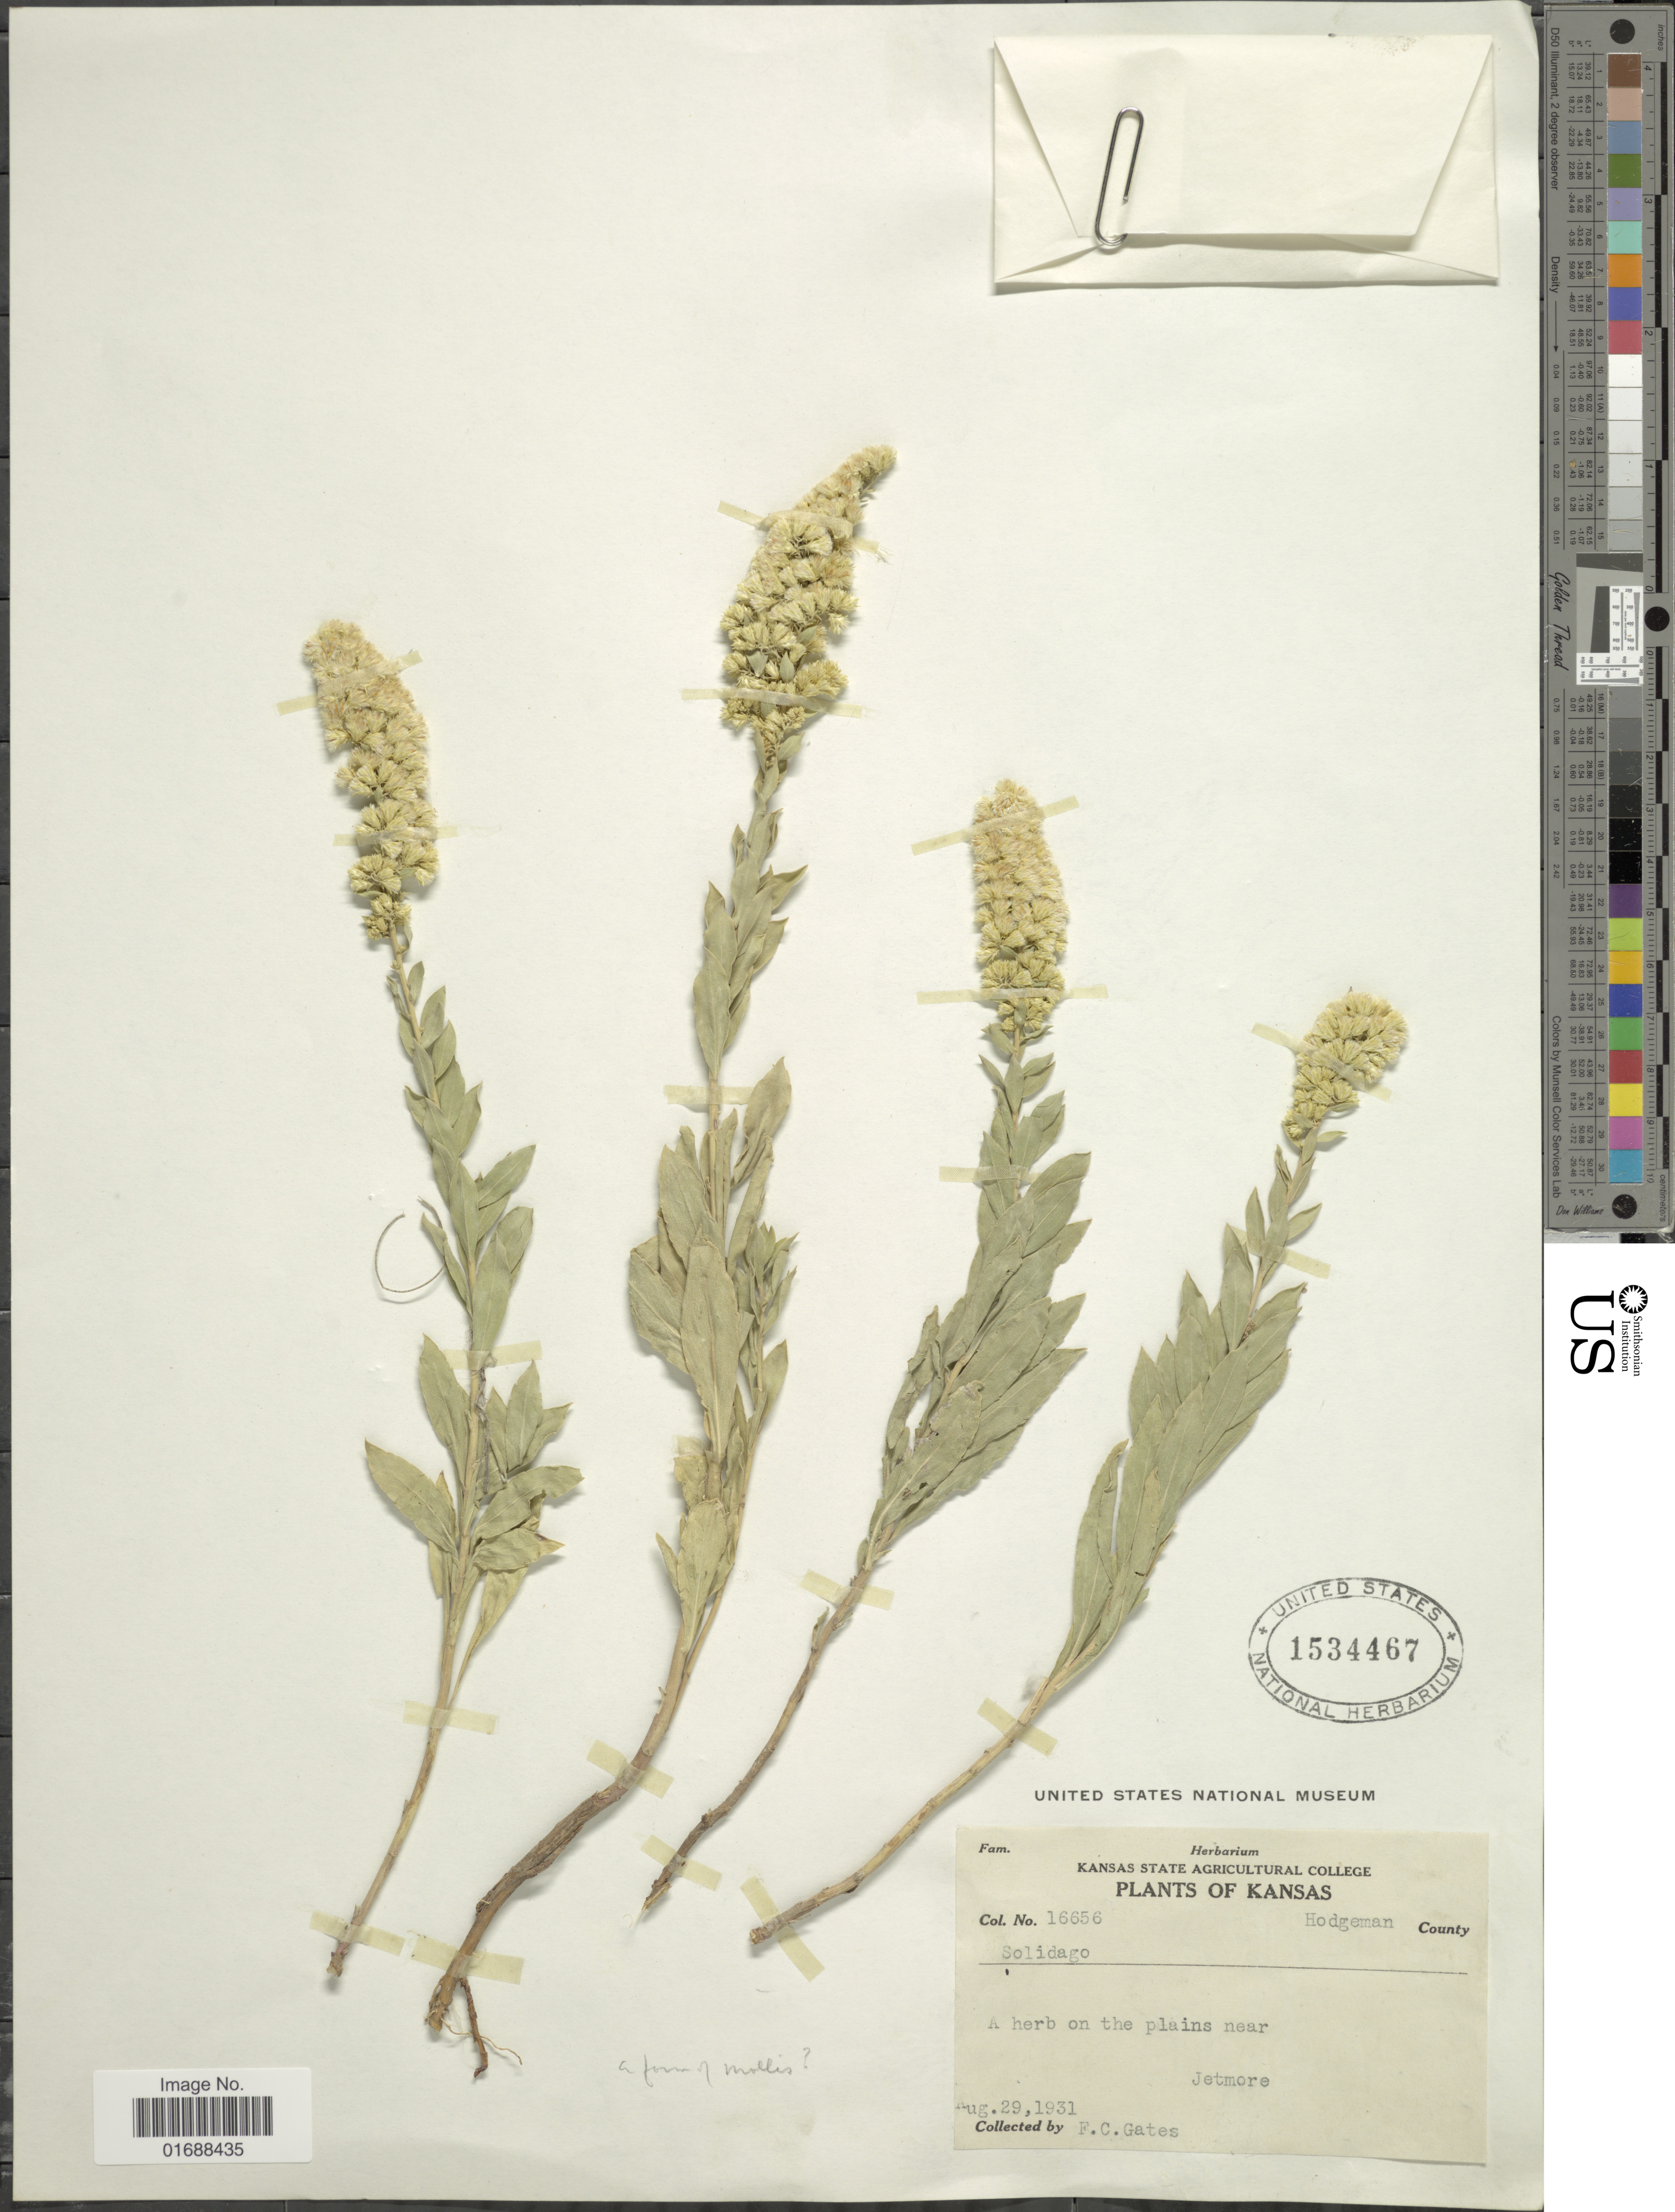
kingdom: Plantae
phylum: Tracheophyta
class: Magnoliopsida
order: Asterales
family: Asteraceae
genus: Solidago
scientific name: Solidago mollis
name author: Bartl.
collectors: F. C. Gates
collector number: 16656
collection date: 1931-08-29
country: United States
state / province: Kansas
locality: Kansas. Jetmore.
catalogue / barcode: US 1534467